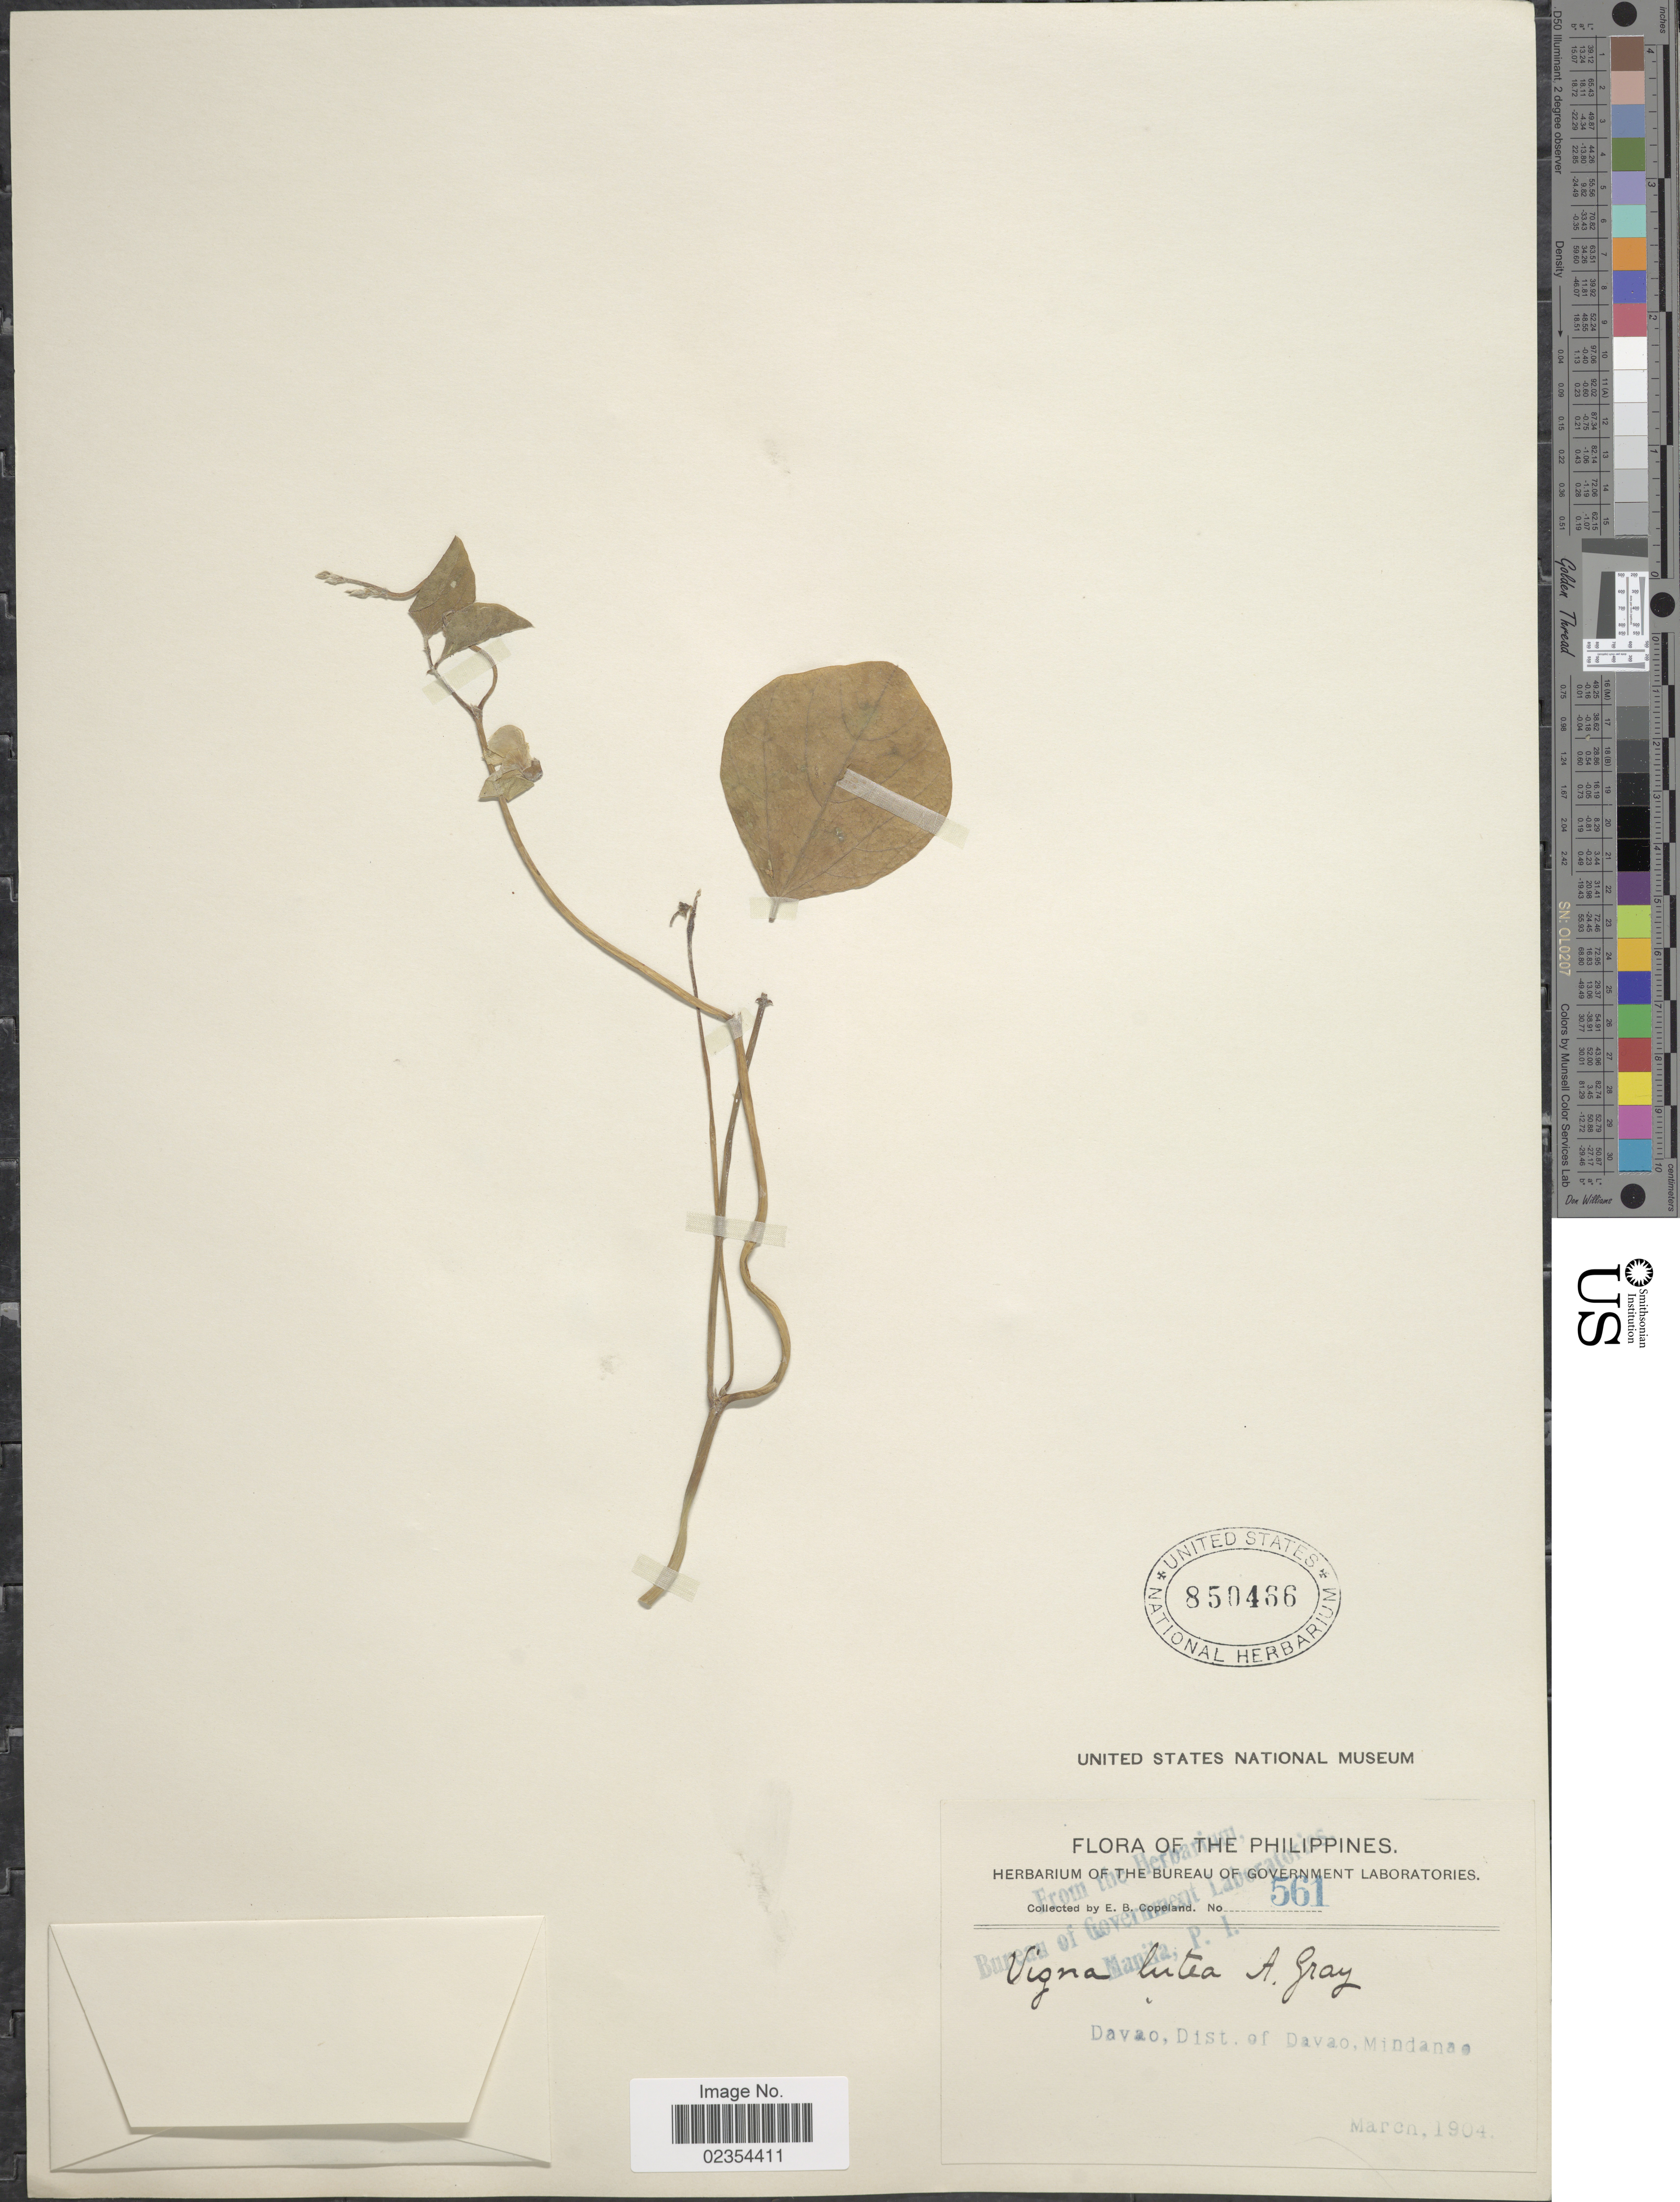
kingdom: Plantae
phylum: Tracheophyta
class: Magnoliopsida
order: Fabales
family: Fabaceae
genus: Vigna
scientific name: Vigna marina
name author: (Burm.) Merr.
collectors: E. B. Copeland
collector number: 561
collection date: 1904-03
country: Philippines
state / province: Davao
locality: Davao, Mindanao.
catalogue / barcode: US 850466